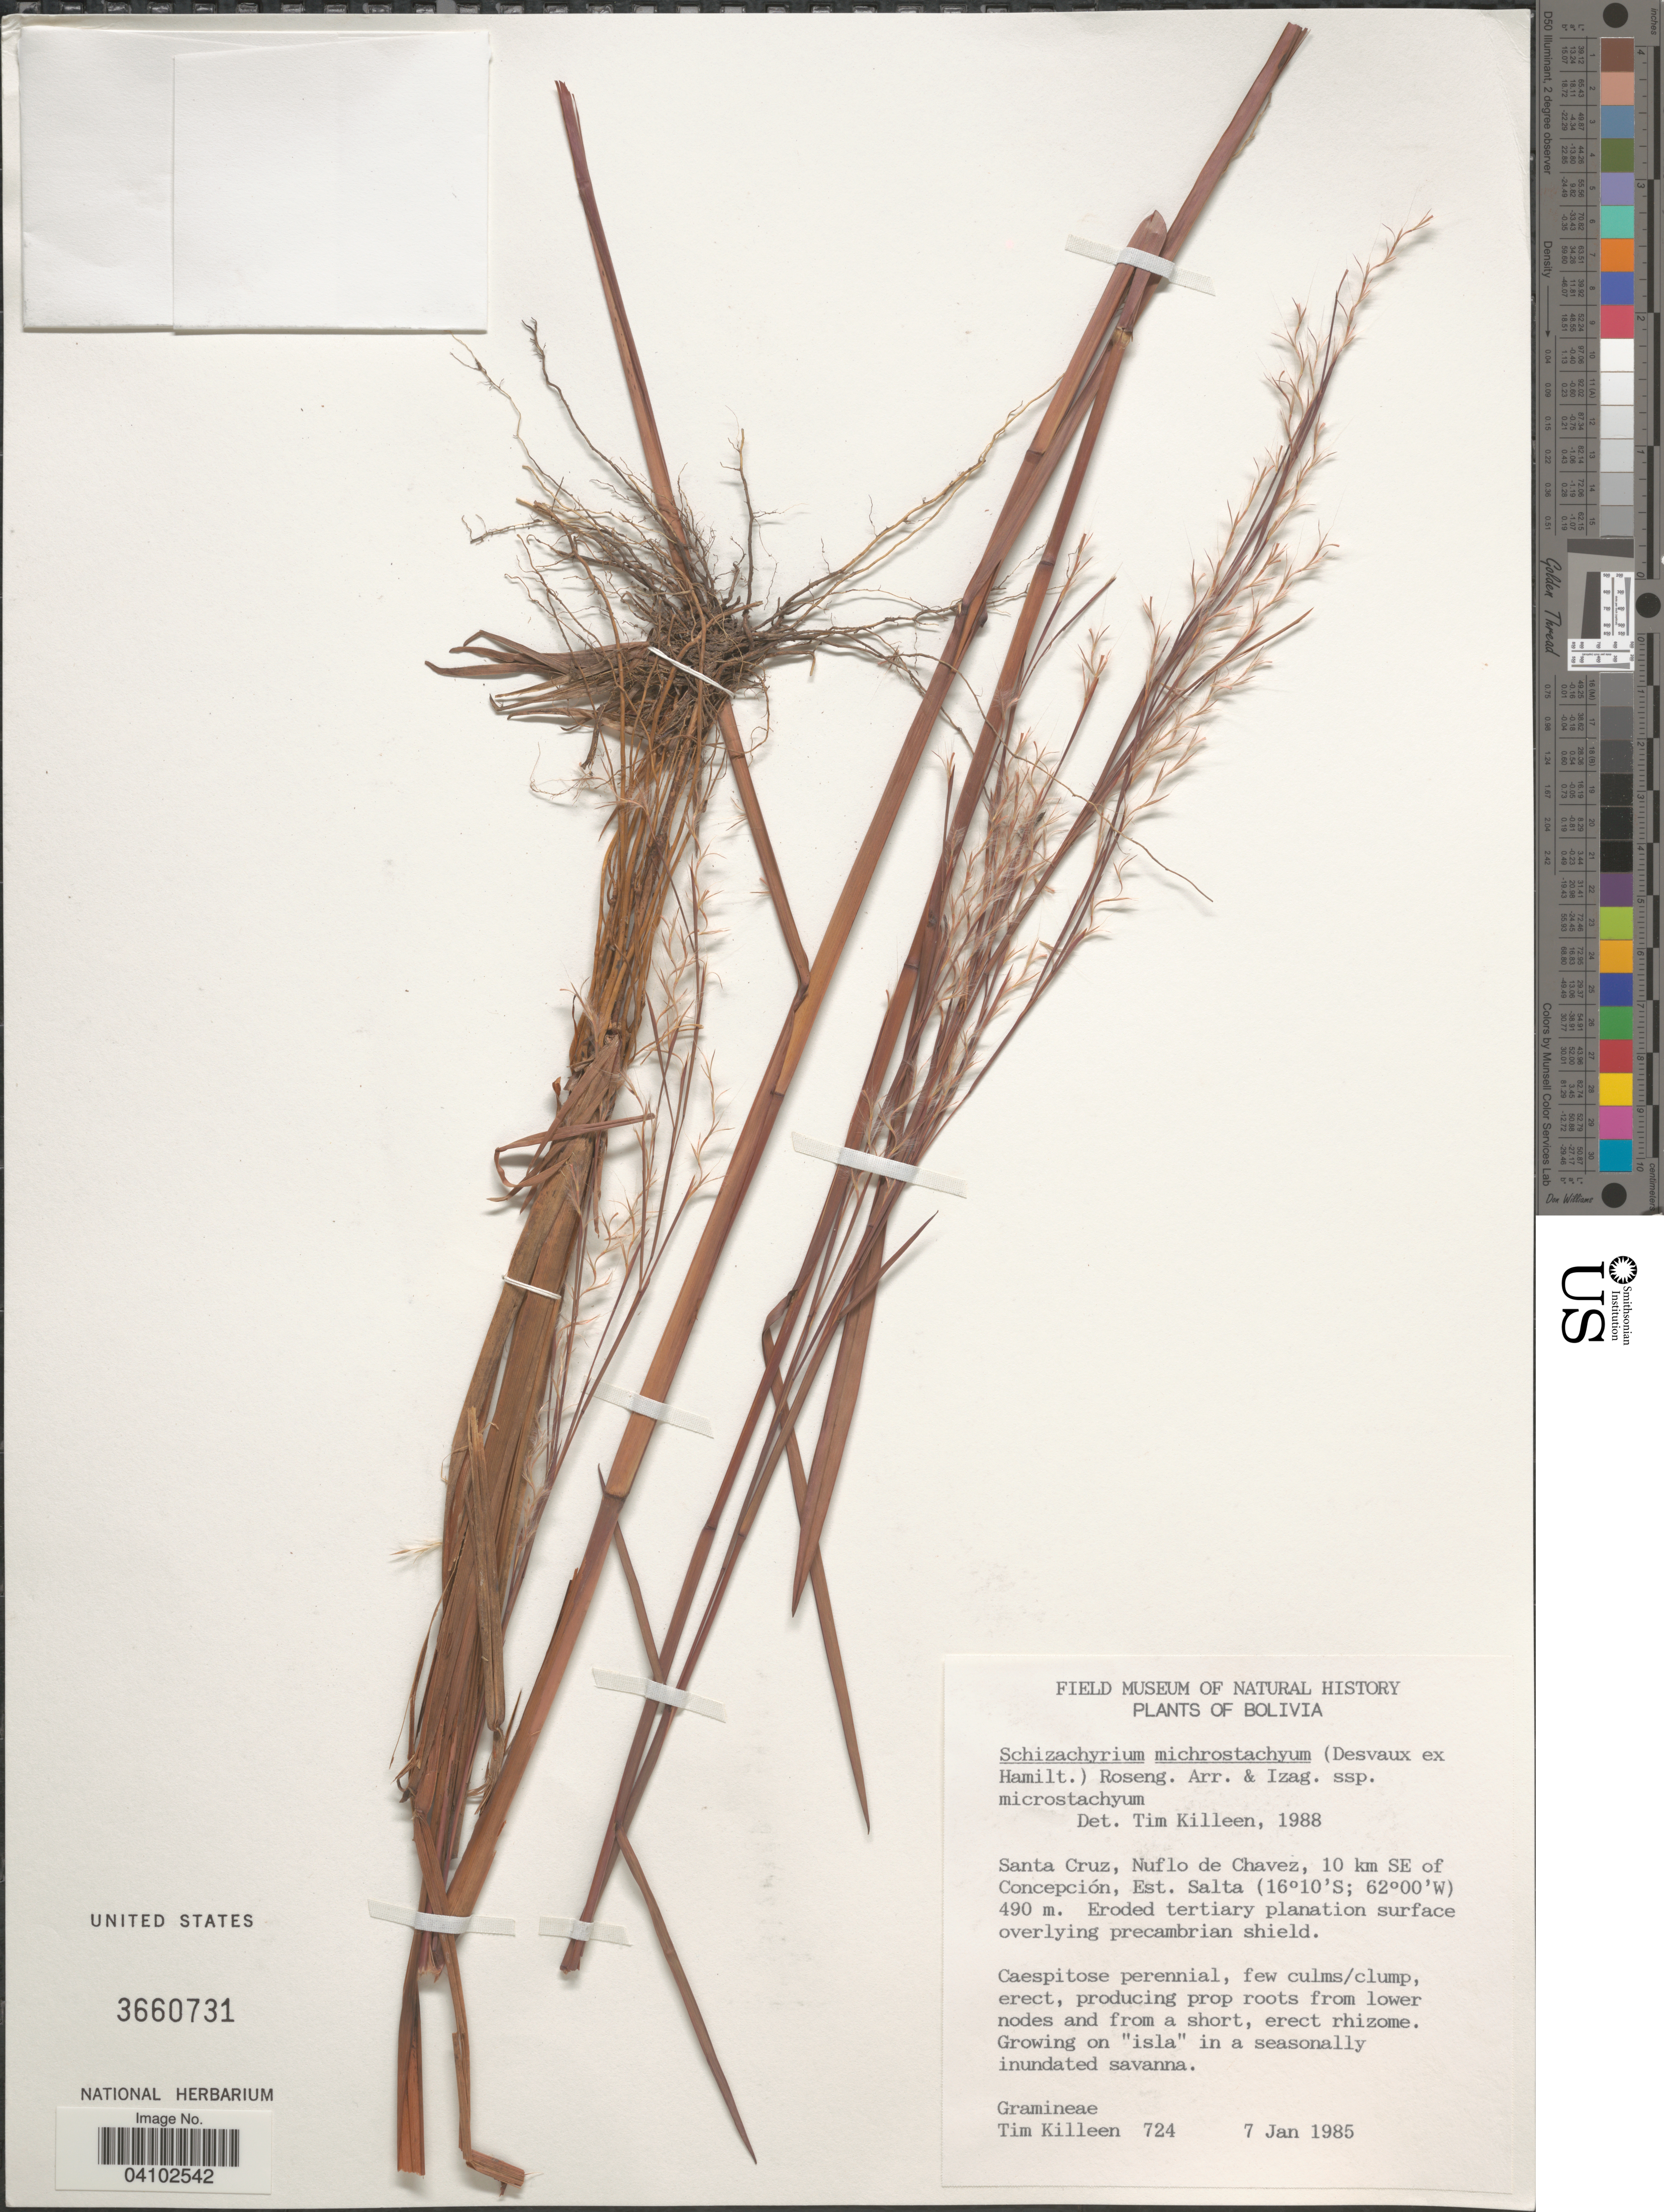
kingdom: Plantae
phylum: Tracheophyta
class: Liliopsida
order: Poales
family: Poaceae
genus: Schizachyrium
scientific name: Schizachyrium sanguineum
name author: (Retz.) Alston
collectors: T. J. Killeen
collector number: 724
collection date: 1985-01-07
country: Bolivia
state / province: Santa Cruz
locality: Nuflo de Chavez, 10 km SE of Concepción, Est. Salta.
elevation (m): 490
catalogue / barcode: US 3660731